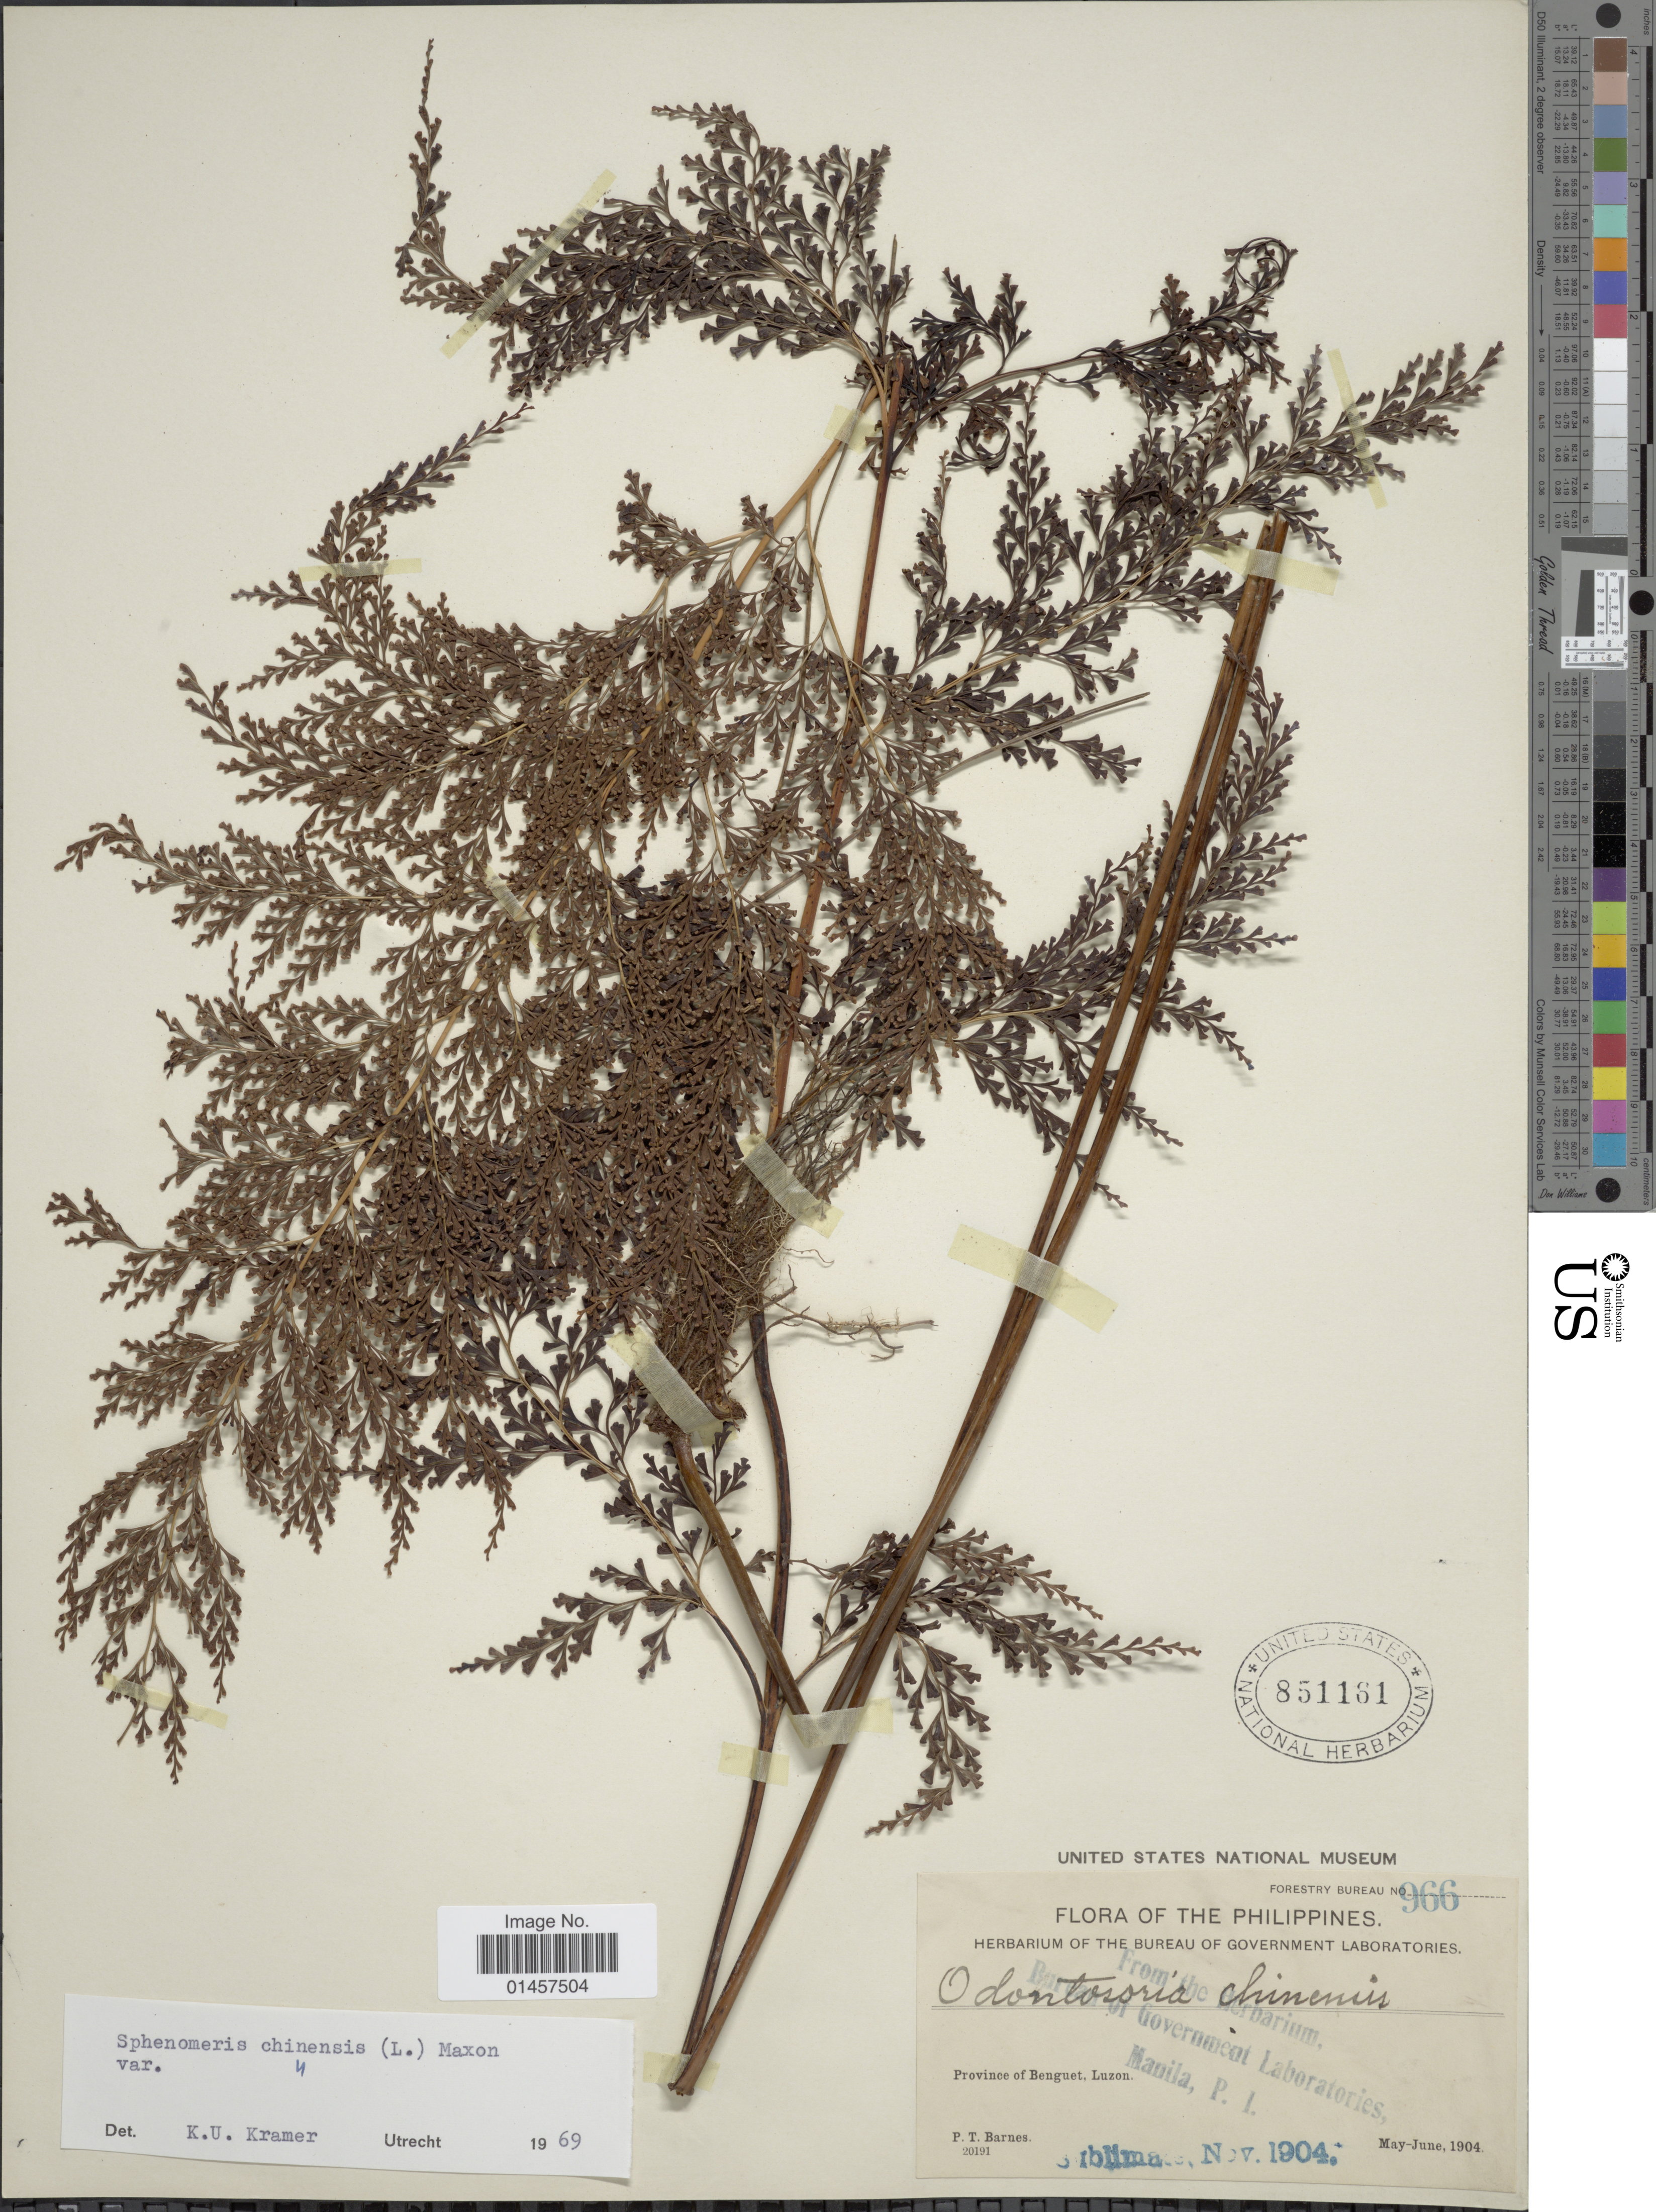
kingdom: Plantae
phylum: Tracheophyta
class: Polypodiopsida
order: Polypodiales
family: Lindsaeaceae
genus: Sphenomeris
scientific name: Sphenomeris chinensis var. chinensis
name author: (L.) Maxon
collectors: P. Barnes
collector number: Forestry Bureau 966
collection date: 1904-05/1904-06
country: Philippines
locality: Province of Benguet, Luzon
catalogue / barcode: US 851161